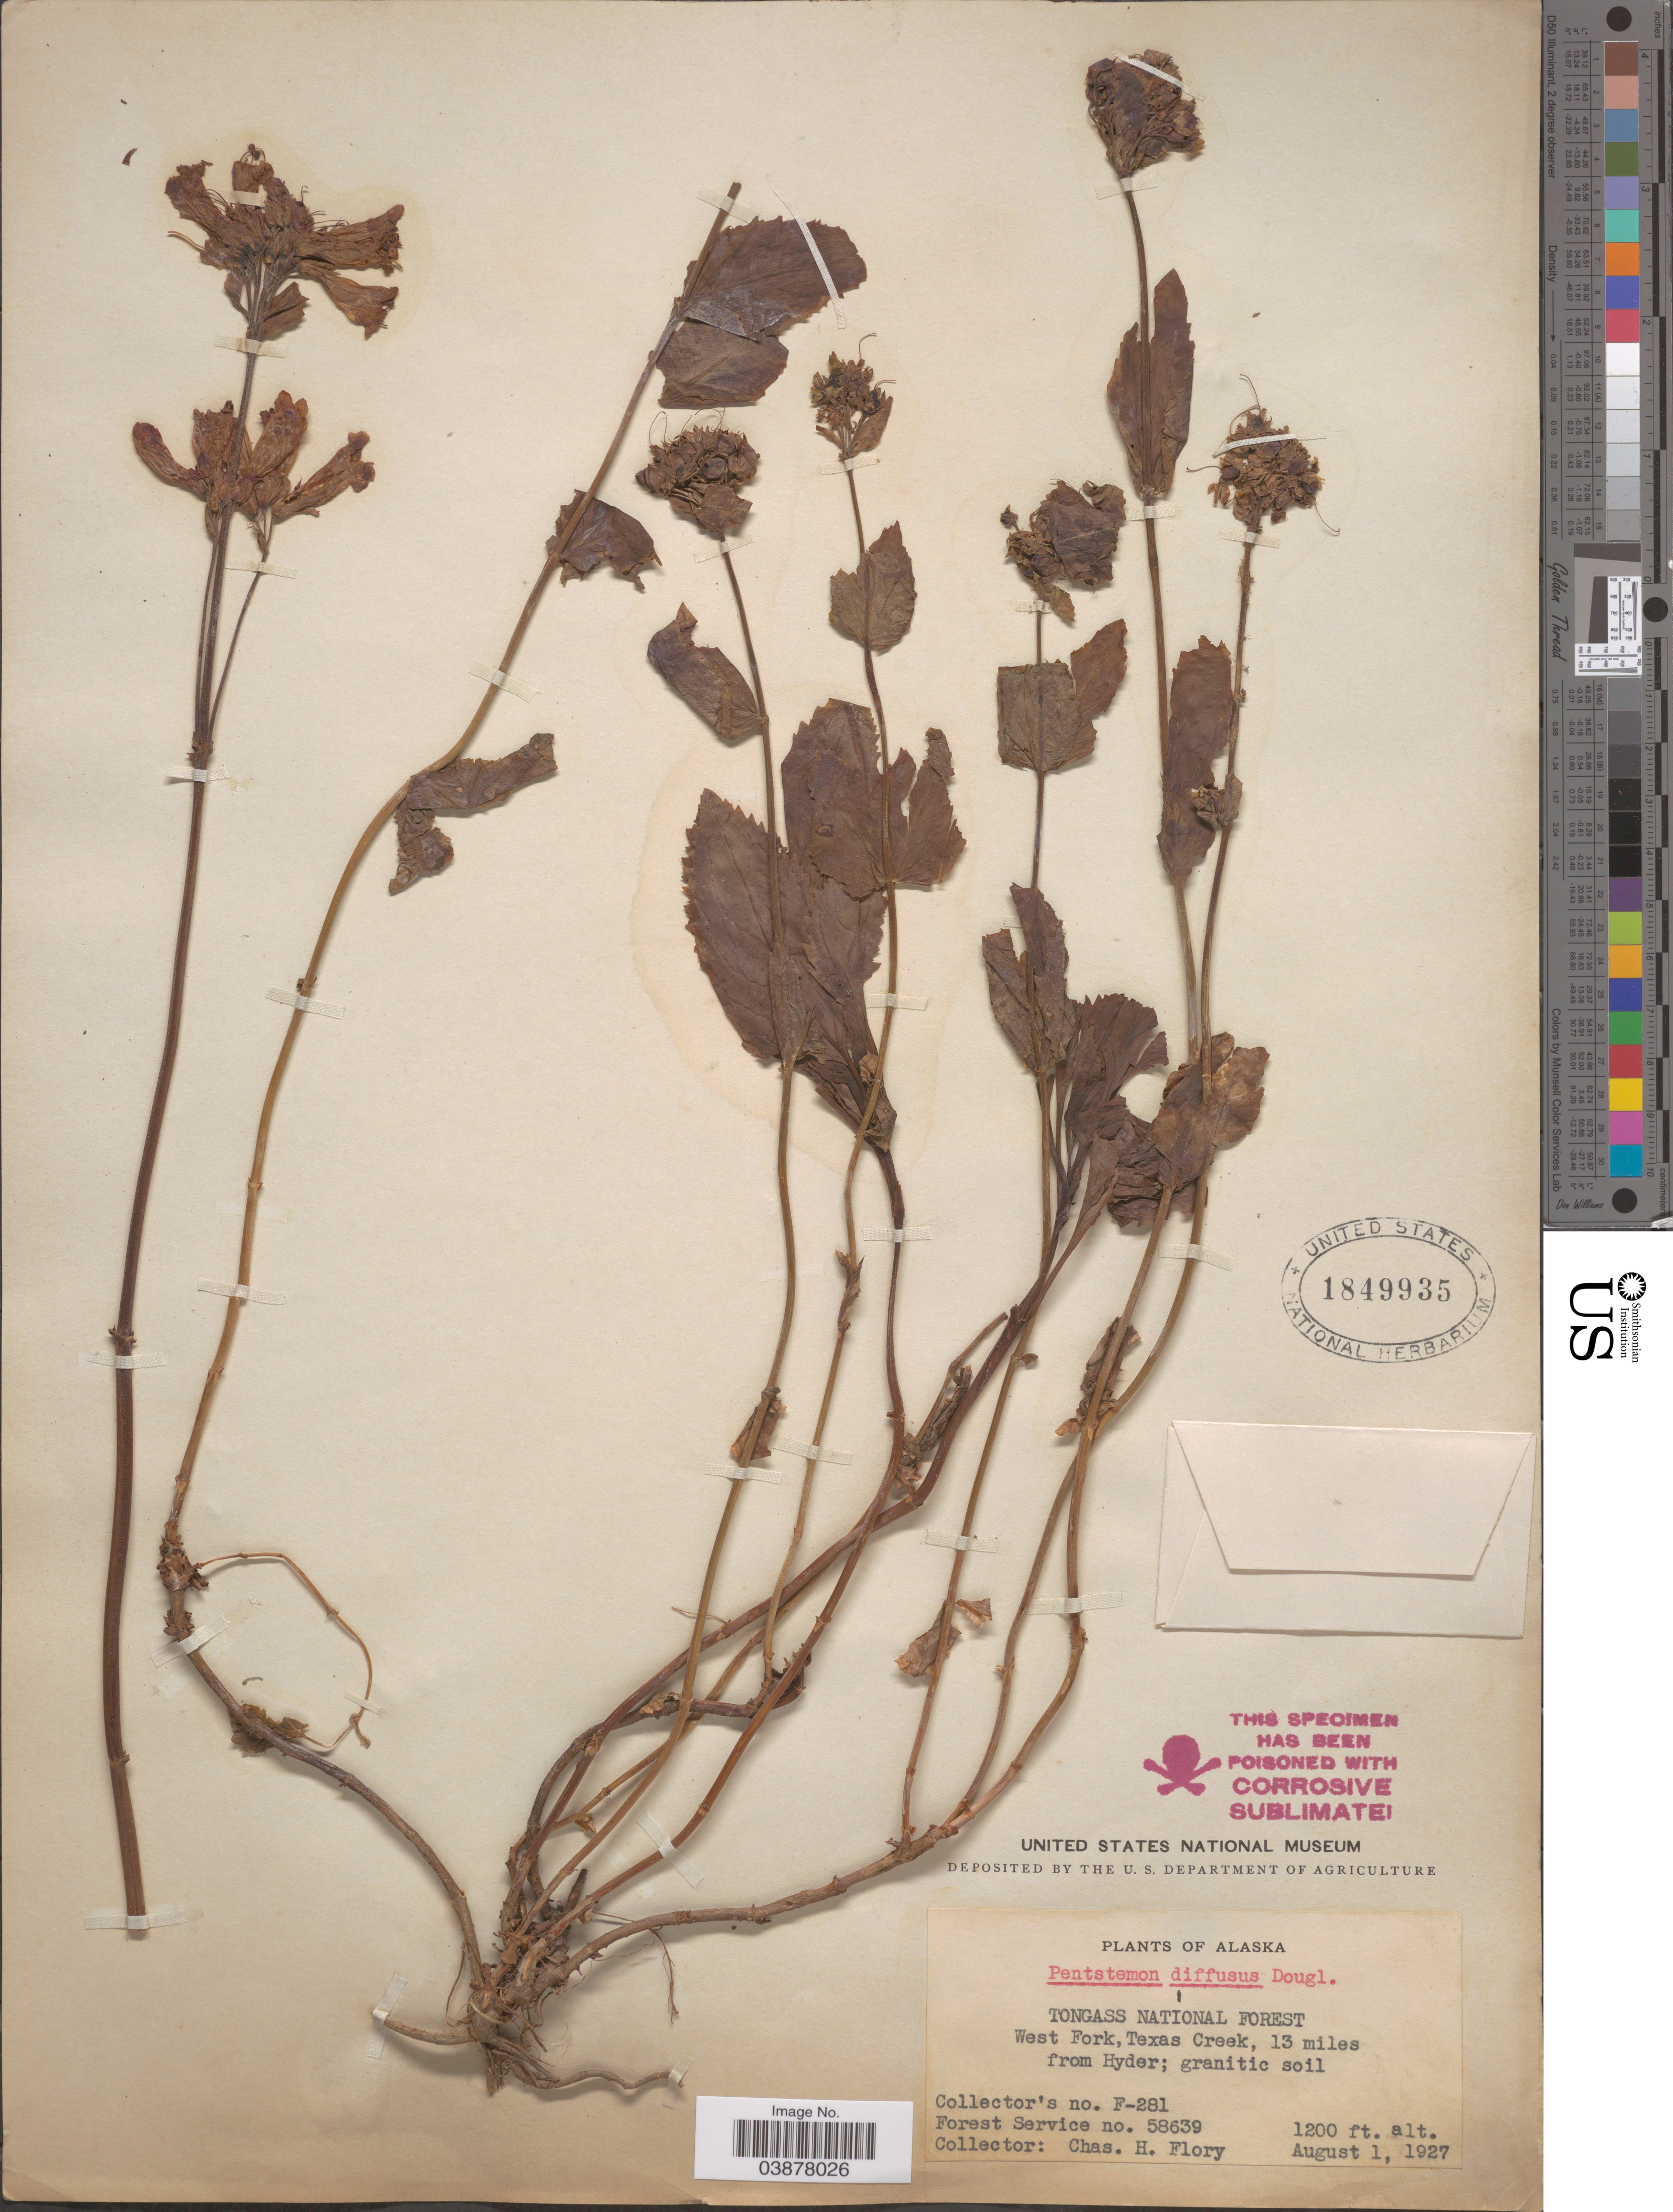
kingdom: Plantae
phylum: Tracheophyta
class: Magnoliopsida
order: Lamiales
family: Plantaginaceae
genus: Penstemon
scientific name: Penstemon serrulatus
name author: Menzies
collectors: C. Flory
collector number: F-281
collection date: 1927-08-01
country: United States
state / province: Alaska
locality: Tongass National Forest. West Fork, Texas Creek, 13 miles from Hyder.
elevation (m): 366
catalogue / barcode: US 1849935